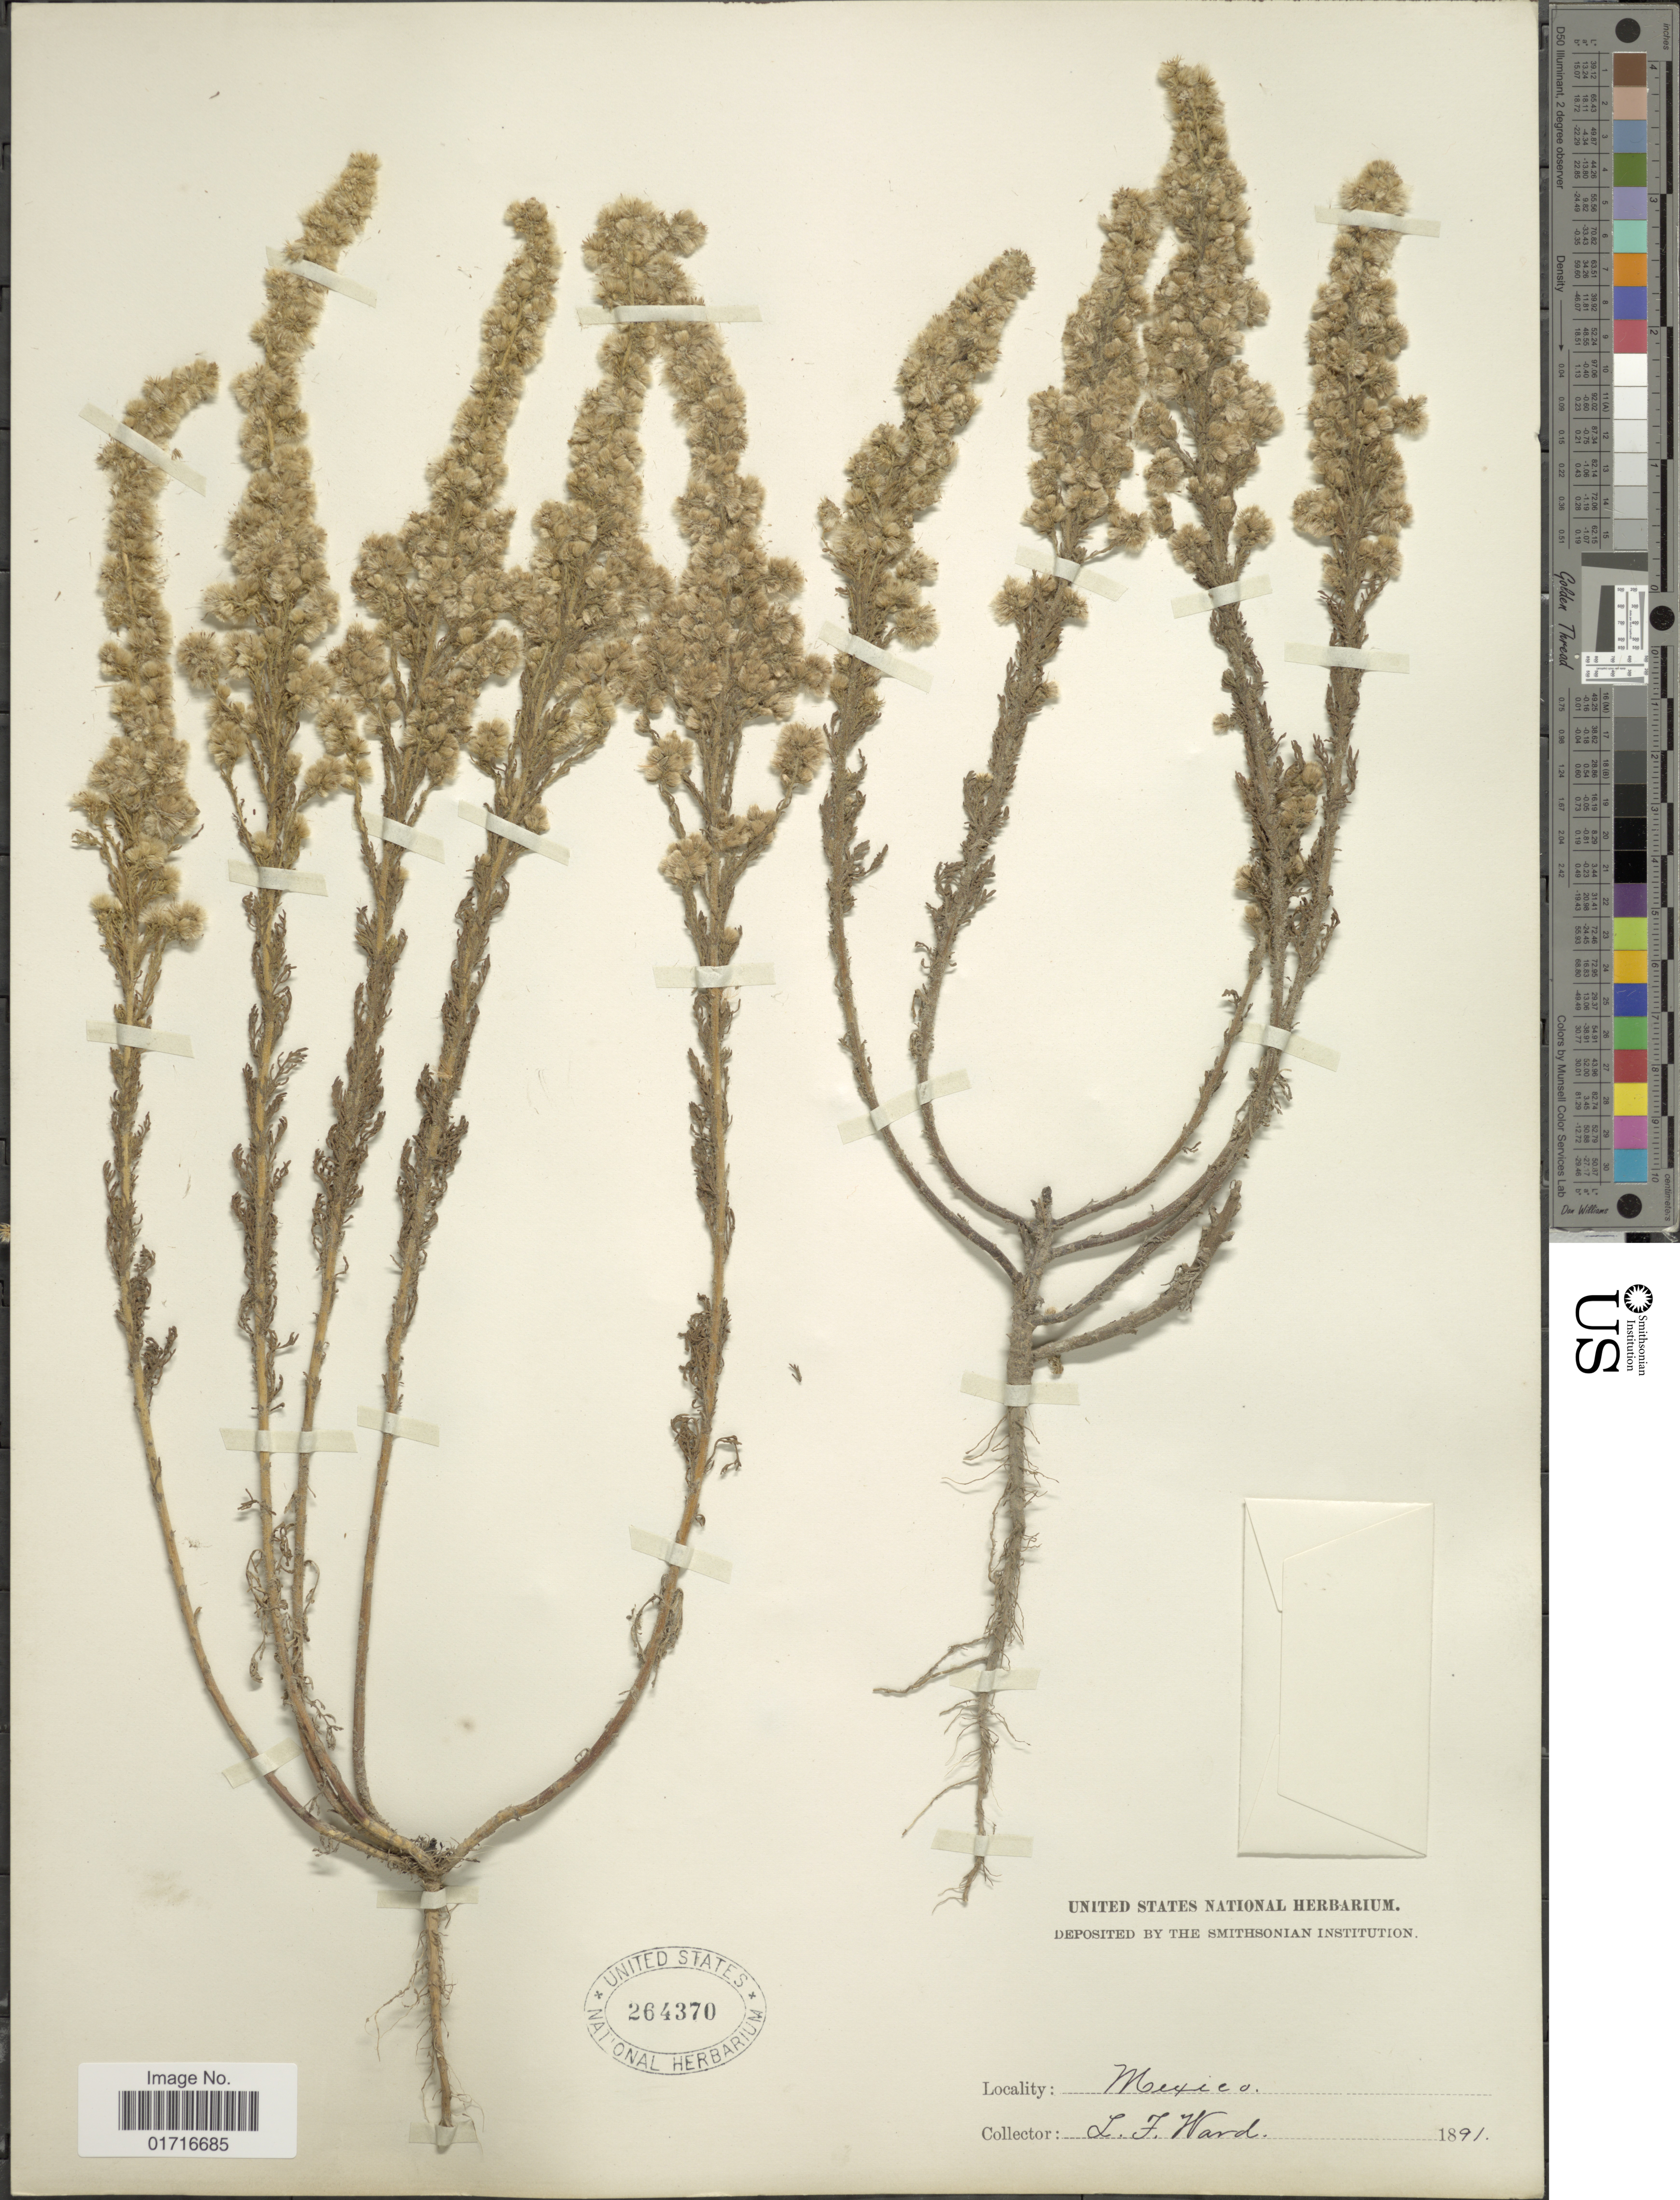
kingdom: Plantae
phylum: Tracheophyta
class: Magnoliopsida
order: Asterales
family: Asteraceae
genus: Conyza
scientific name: Conyza sophiaefolia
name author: Kunth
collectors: L. Ward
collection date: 1891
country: Mexico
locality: Mexico.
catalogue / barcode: US 264370